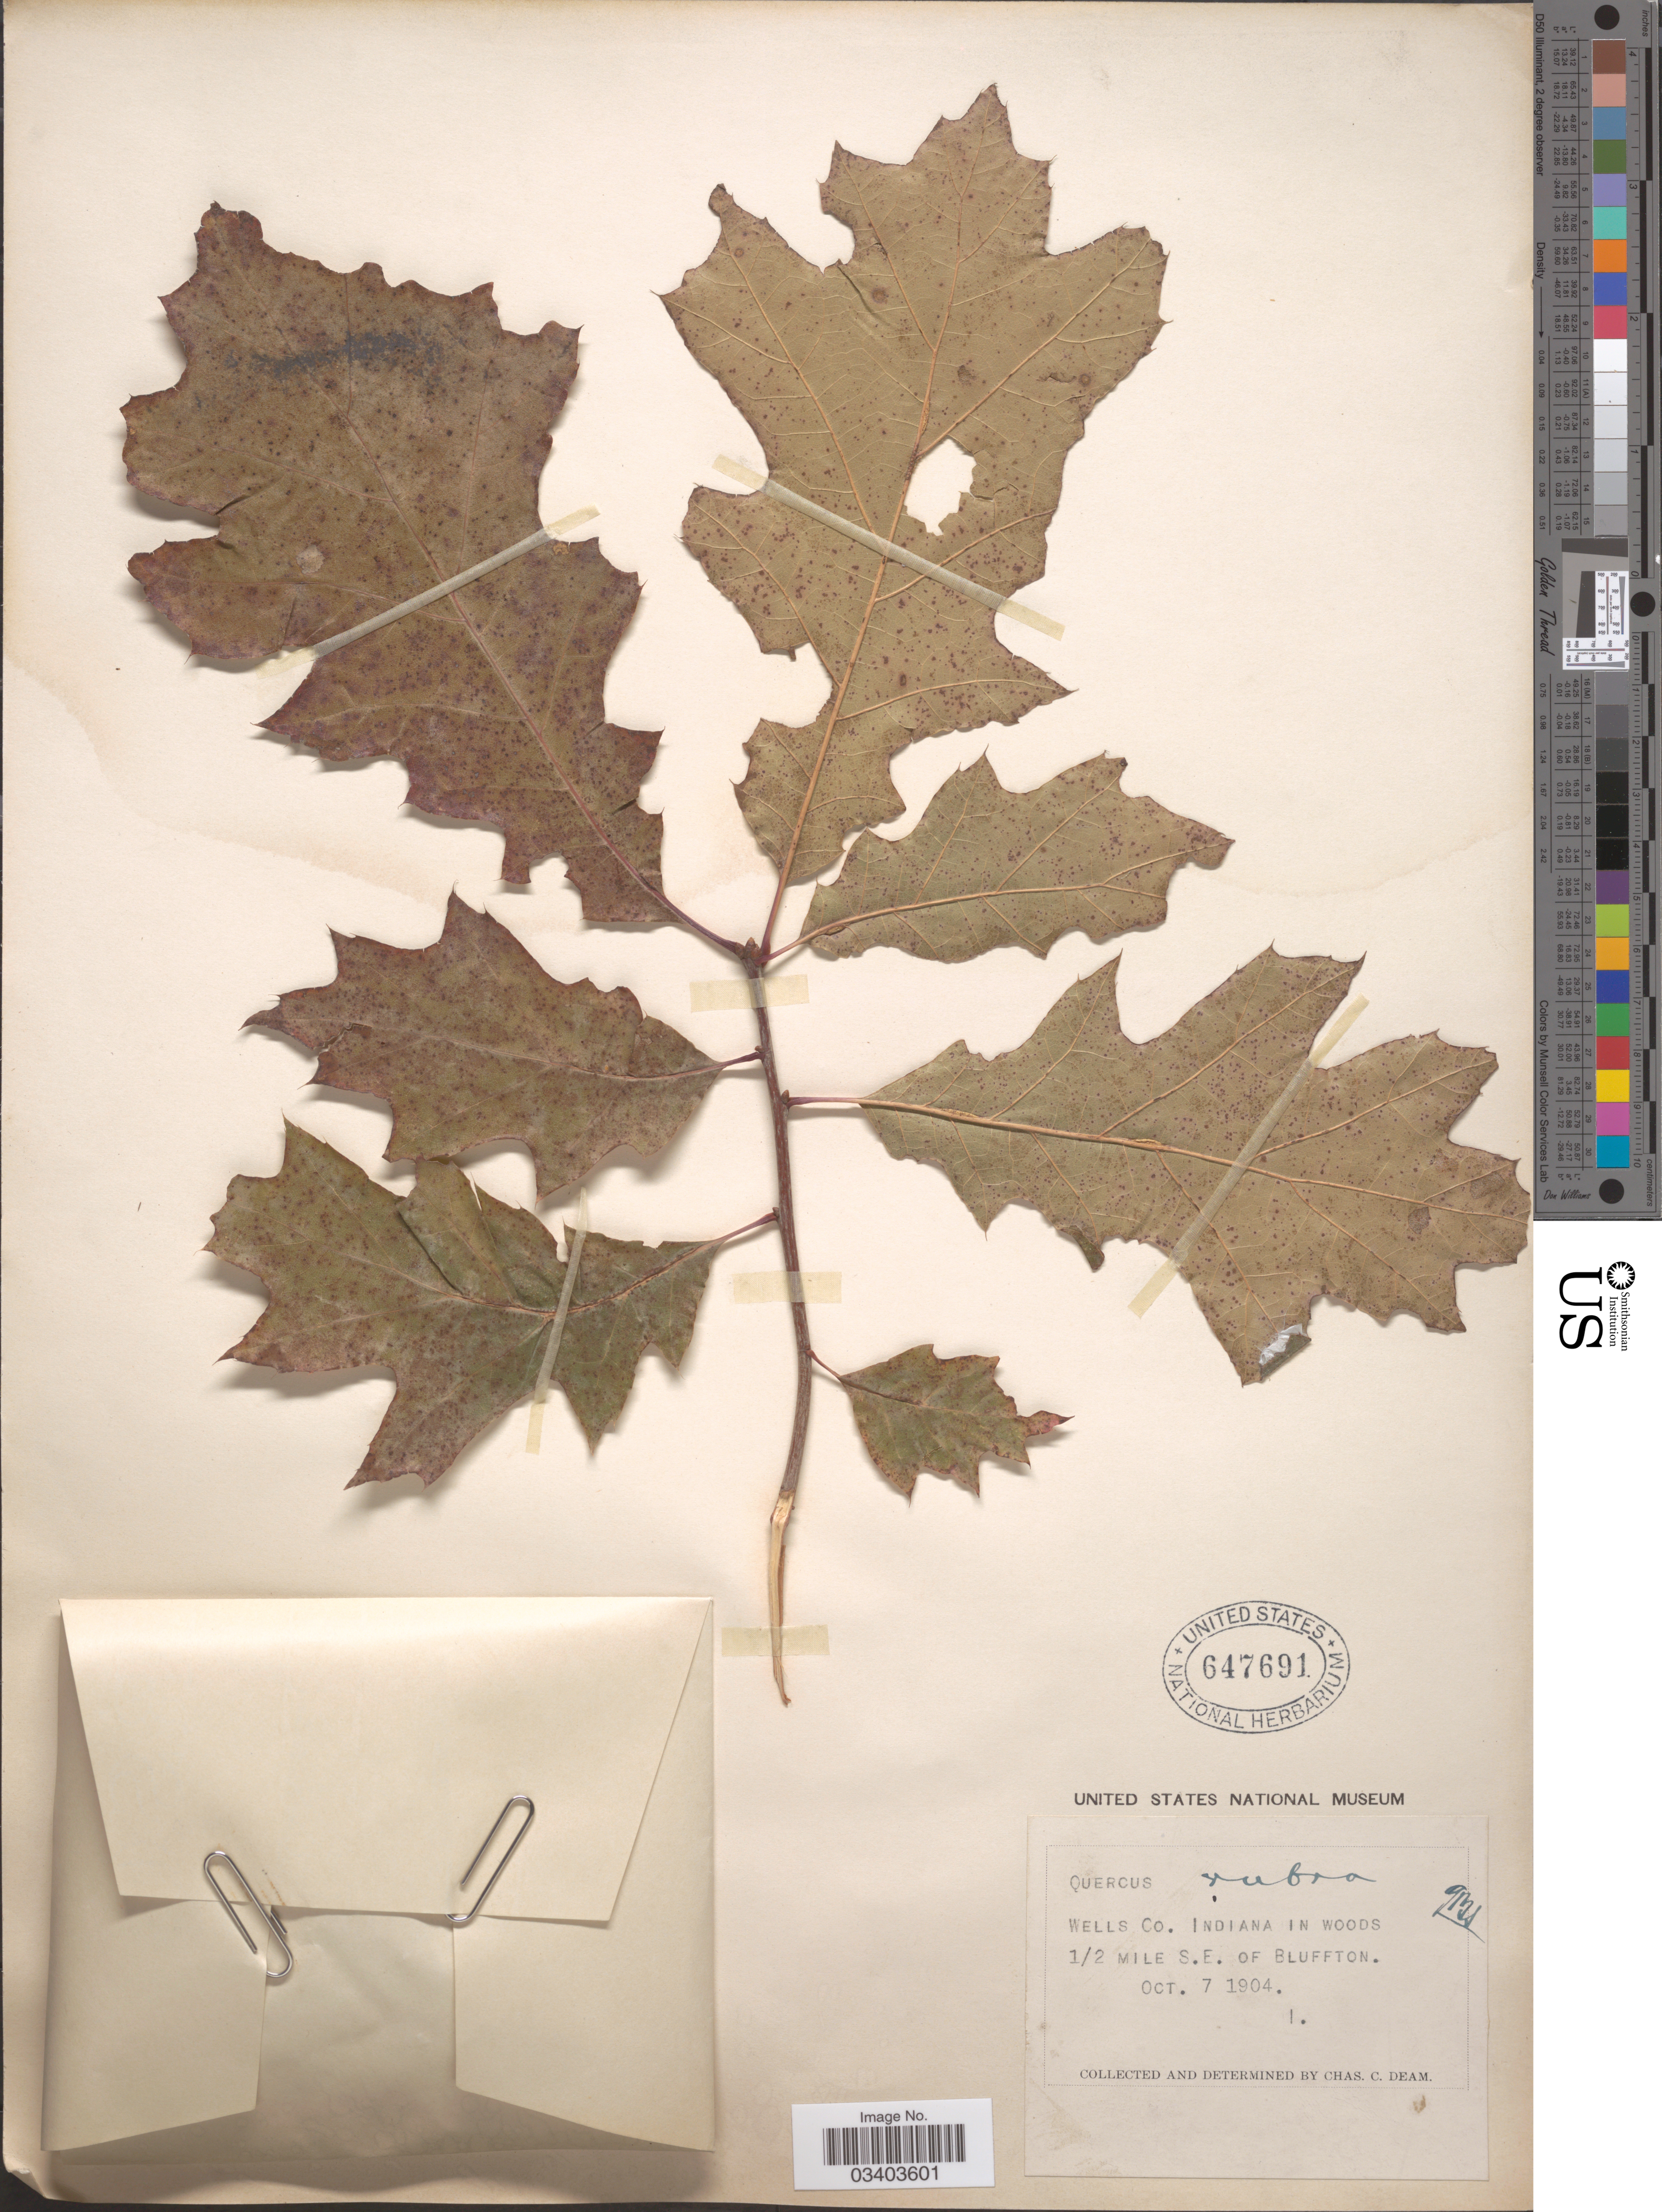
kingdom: Plantae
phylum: Tracheophyta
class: Magnoliopsida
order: Fagales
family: Fagaceae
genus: Quercus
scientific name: Quercus borealis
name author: F. Michx.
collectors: C. C. Deam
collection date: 1904-10-07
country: United States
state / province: Indiana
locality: Wells Co. Indiana in woods ½ mile S.E. of Bluffton.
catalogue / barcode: US 647691